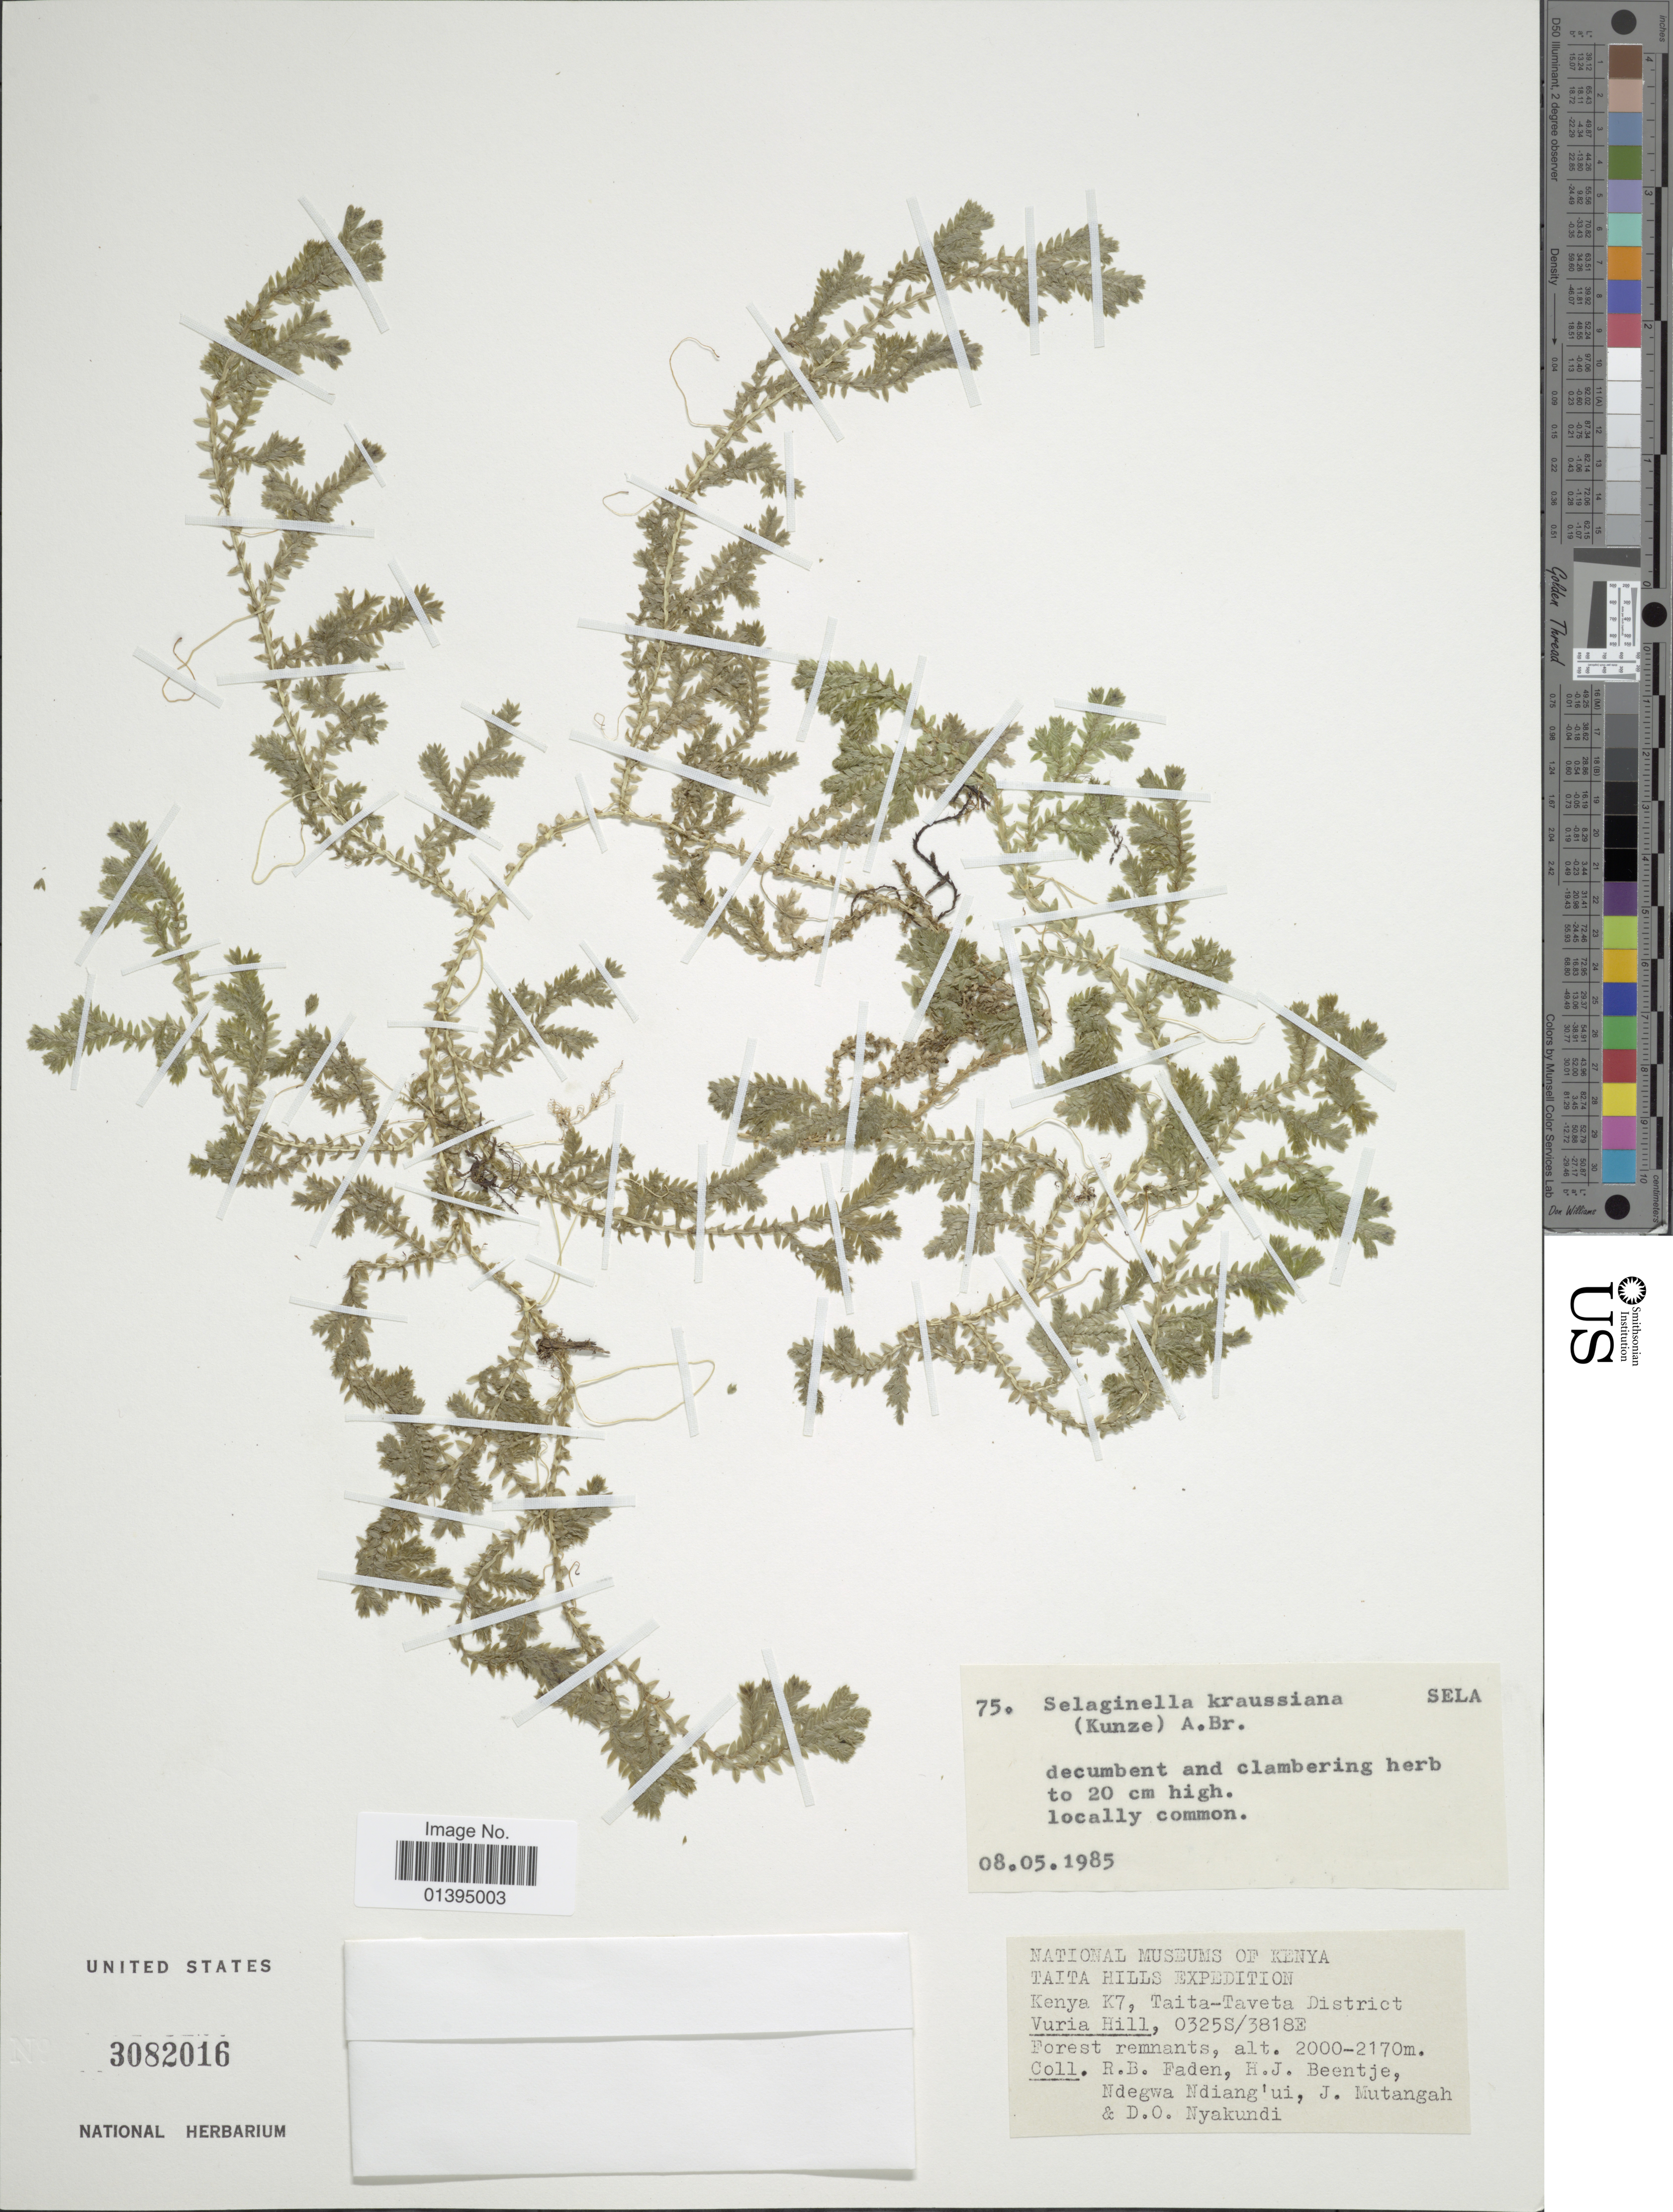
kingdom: Plantae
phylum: Tracheophyta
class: Lycopodiopsida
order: Selaginellales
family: Selaginellaceae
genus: Selaginella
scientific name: Selaginella kraussiana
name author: (Kunze) A. Braun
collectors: R. B. Faden, H. J. Beentje, N. Ndiang'ui, J. Mutangah & D. Nyakundi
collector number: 75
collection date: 1985-05-08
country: Kenya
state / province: Taita Taveta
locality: K7, Vuria Hill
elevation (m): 2000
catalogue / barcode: US 3082016